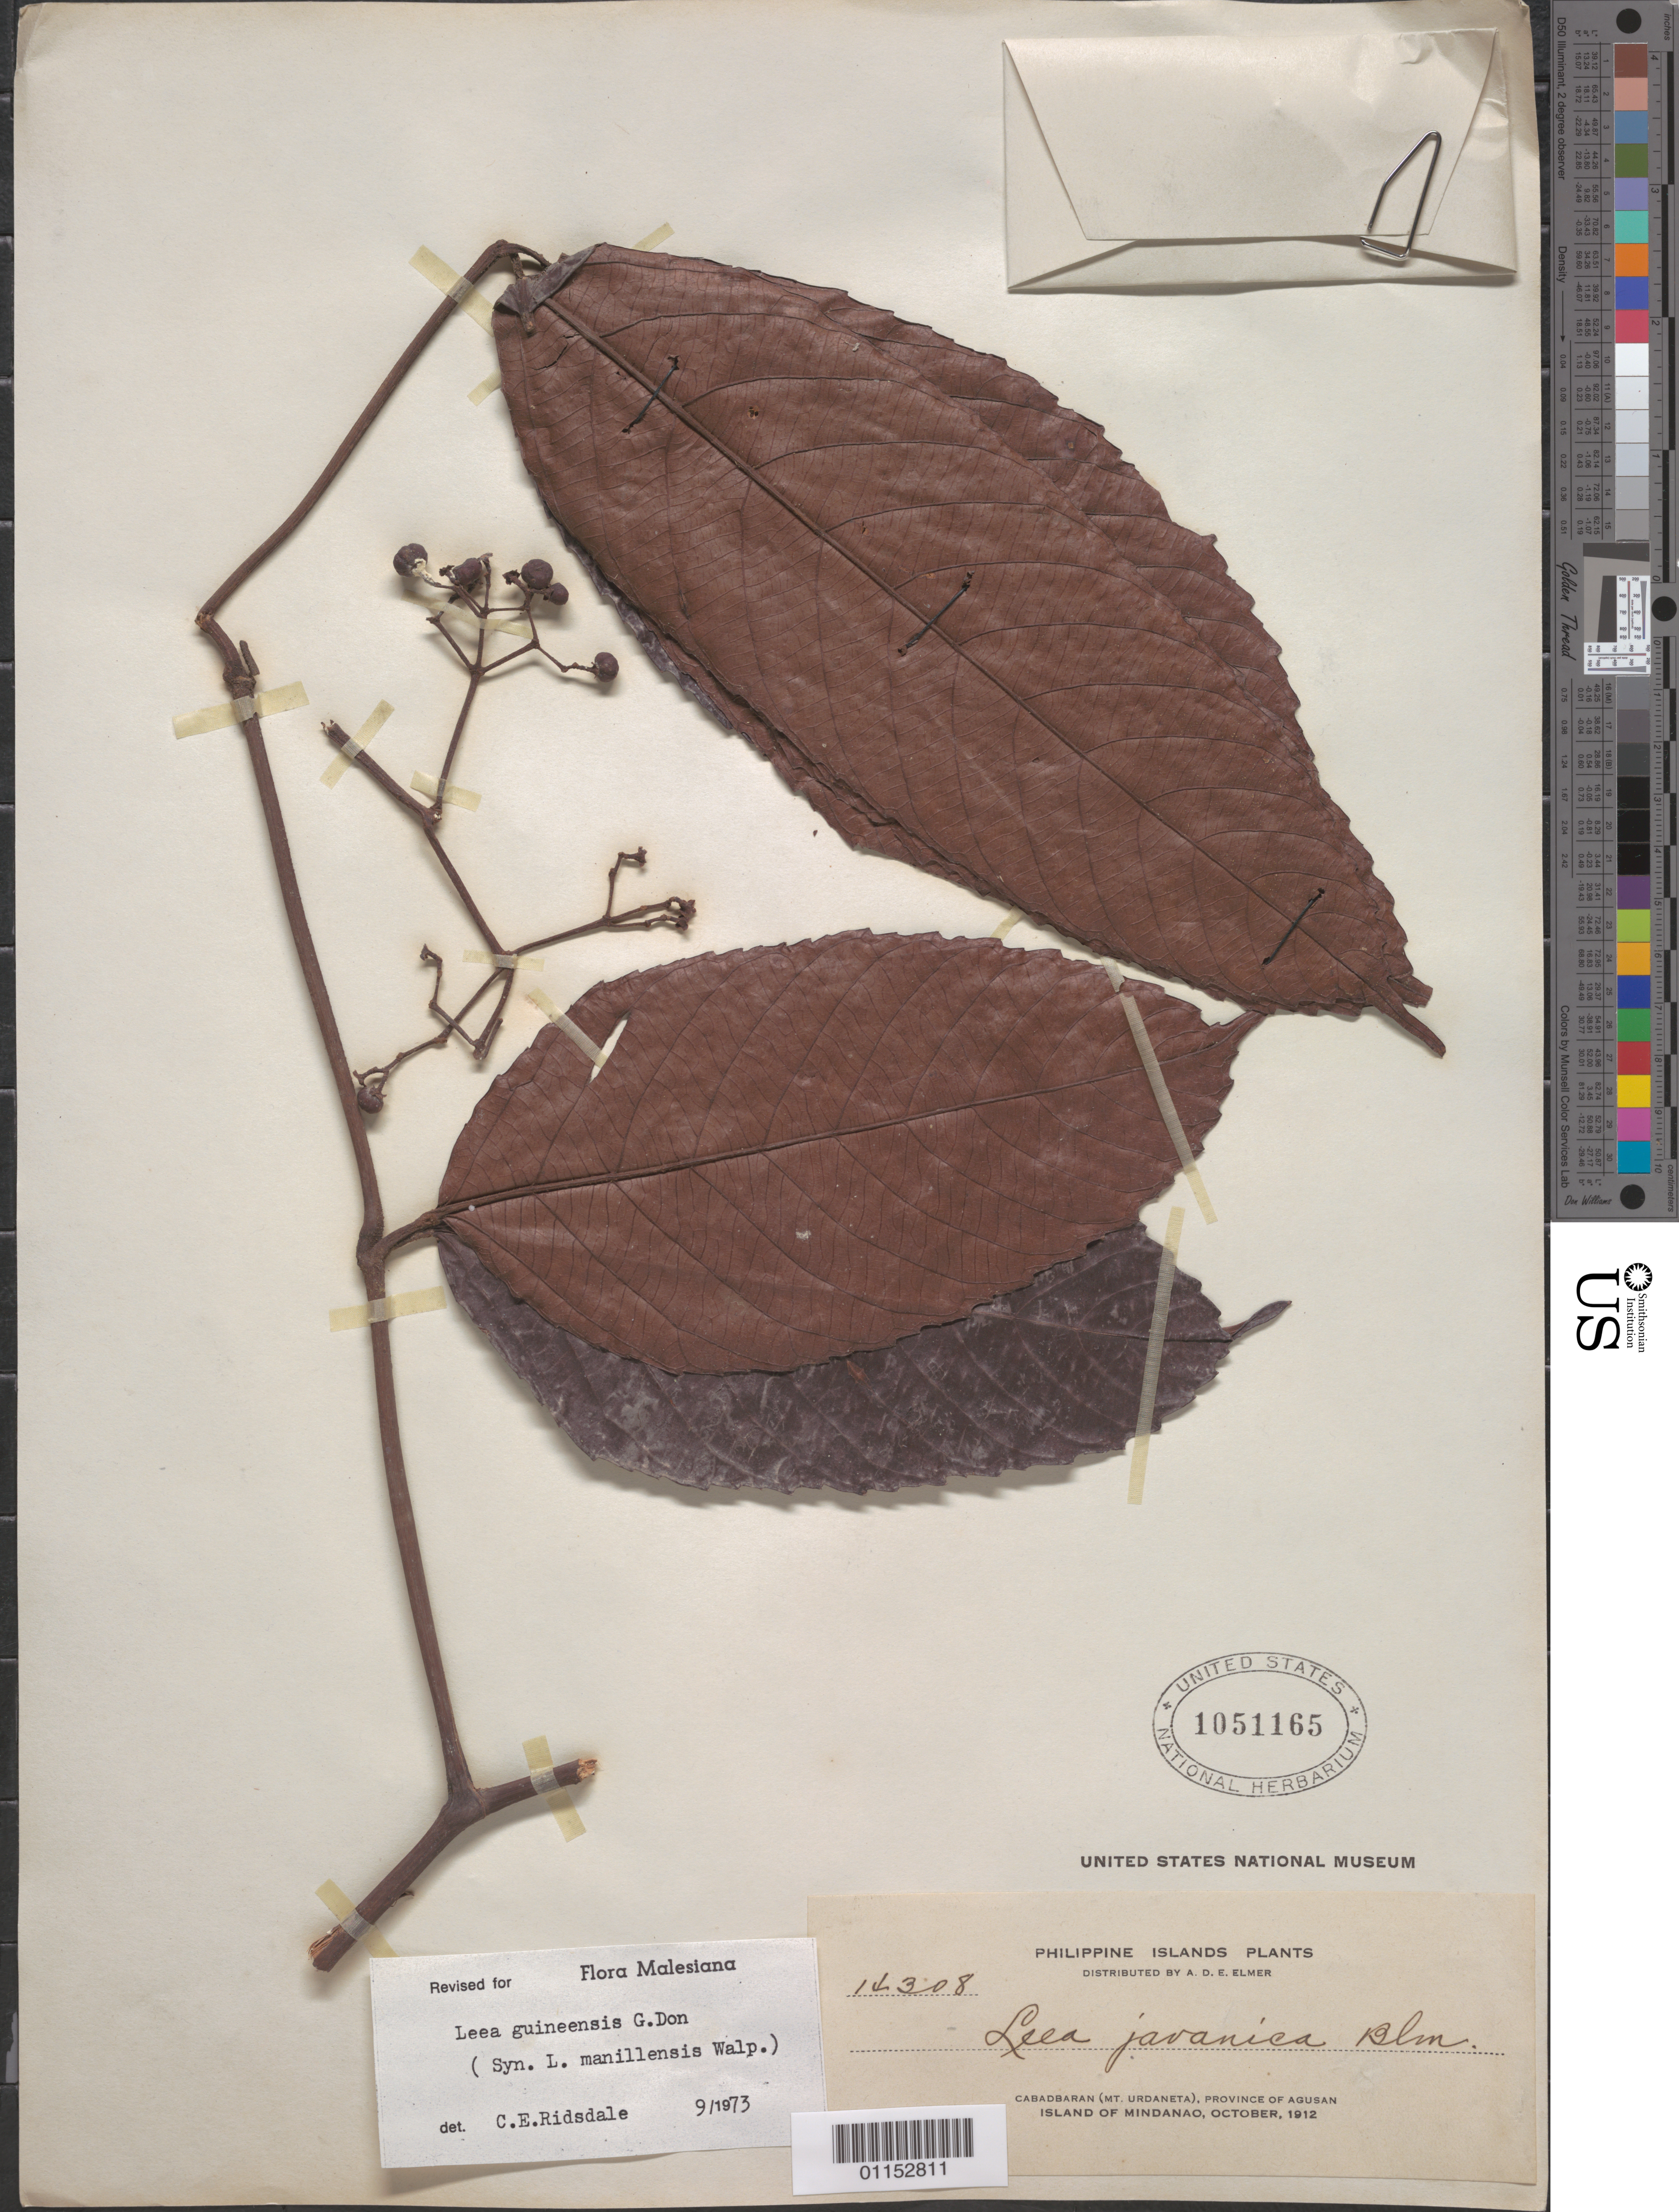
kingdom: Plantae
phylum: Tracheophyta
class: Magnoliopsida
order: Vitales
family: Vitaceae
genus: Leea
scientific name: Leea guineensis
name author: G. Don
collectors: A. D. E. Elmer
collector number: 11308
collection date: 1912-10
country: Philippines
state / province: Caraga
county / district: Agusan del Norte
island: Mindanao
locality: Cabadbaran. Mt. Urdaneta.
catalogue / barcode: US 1051165